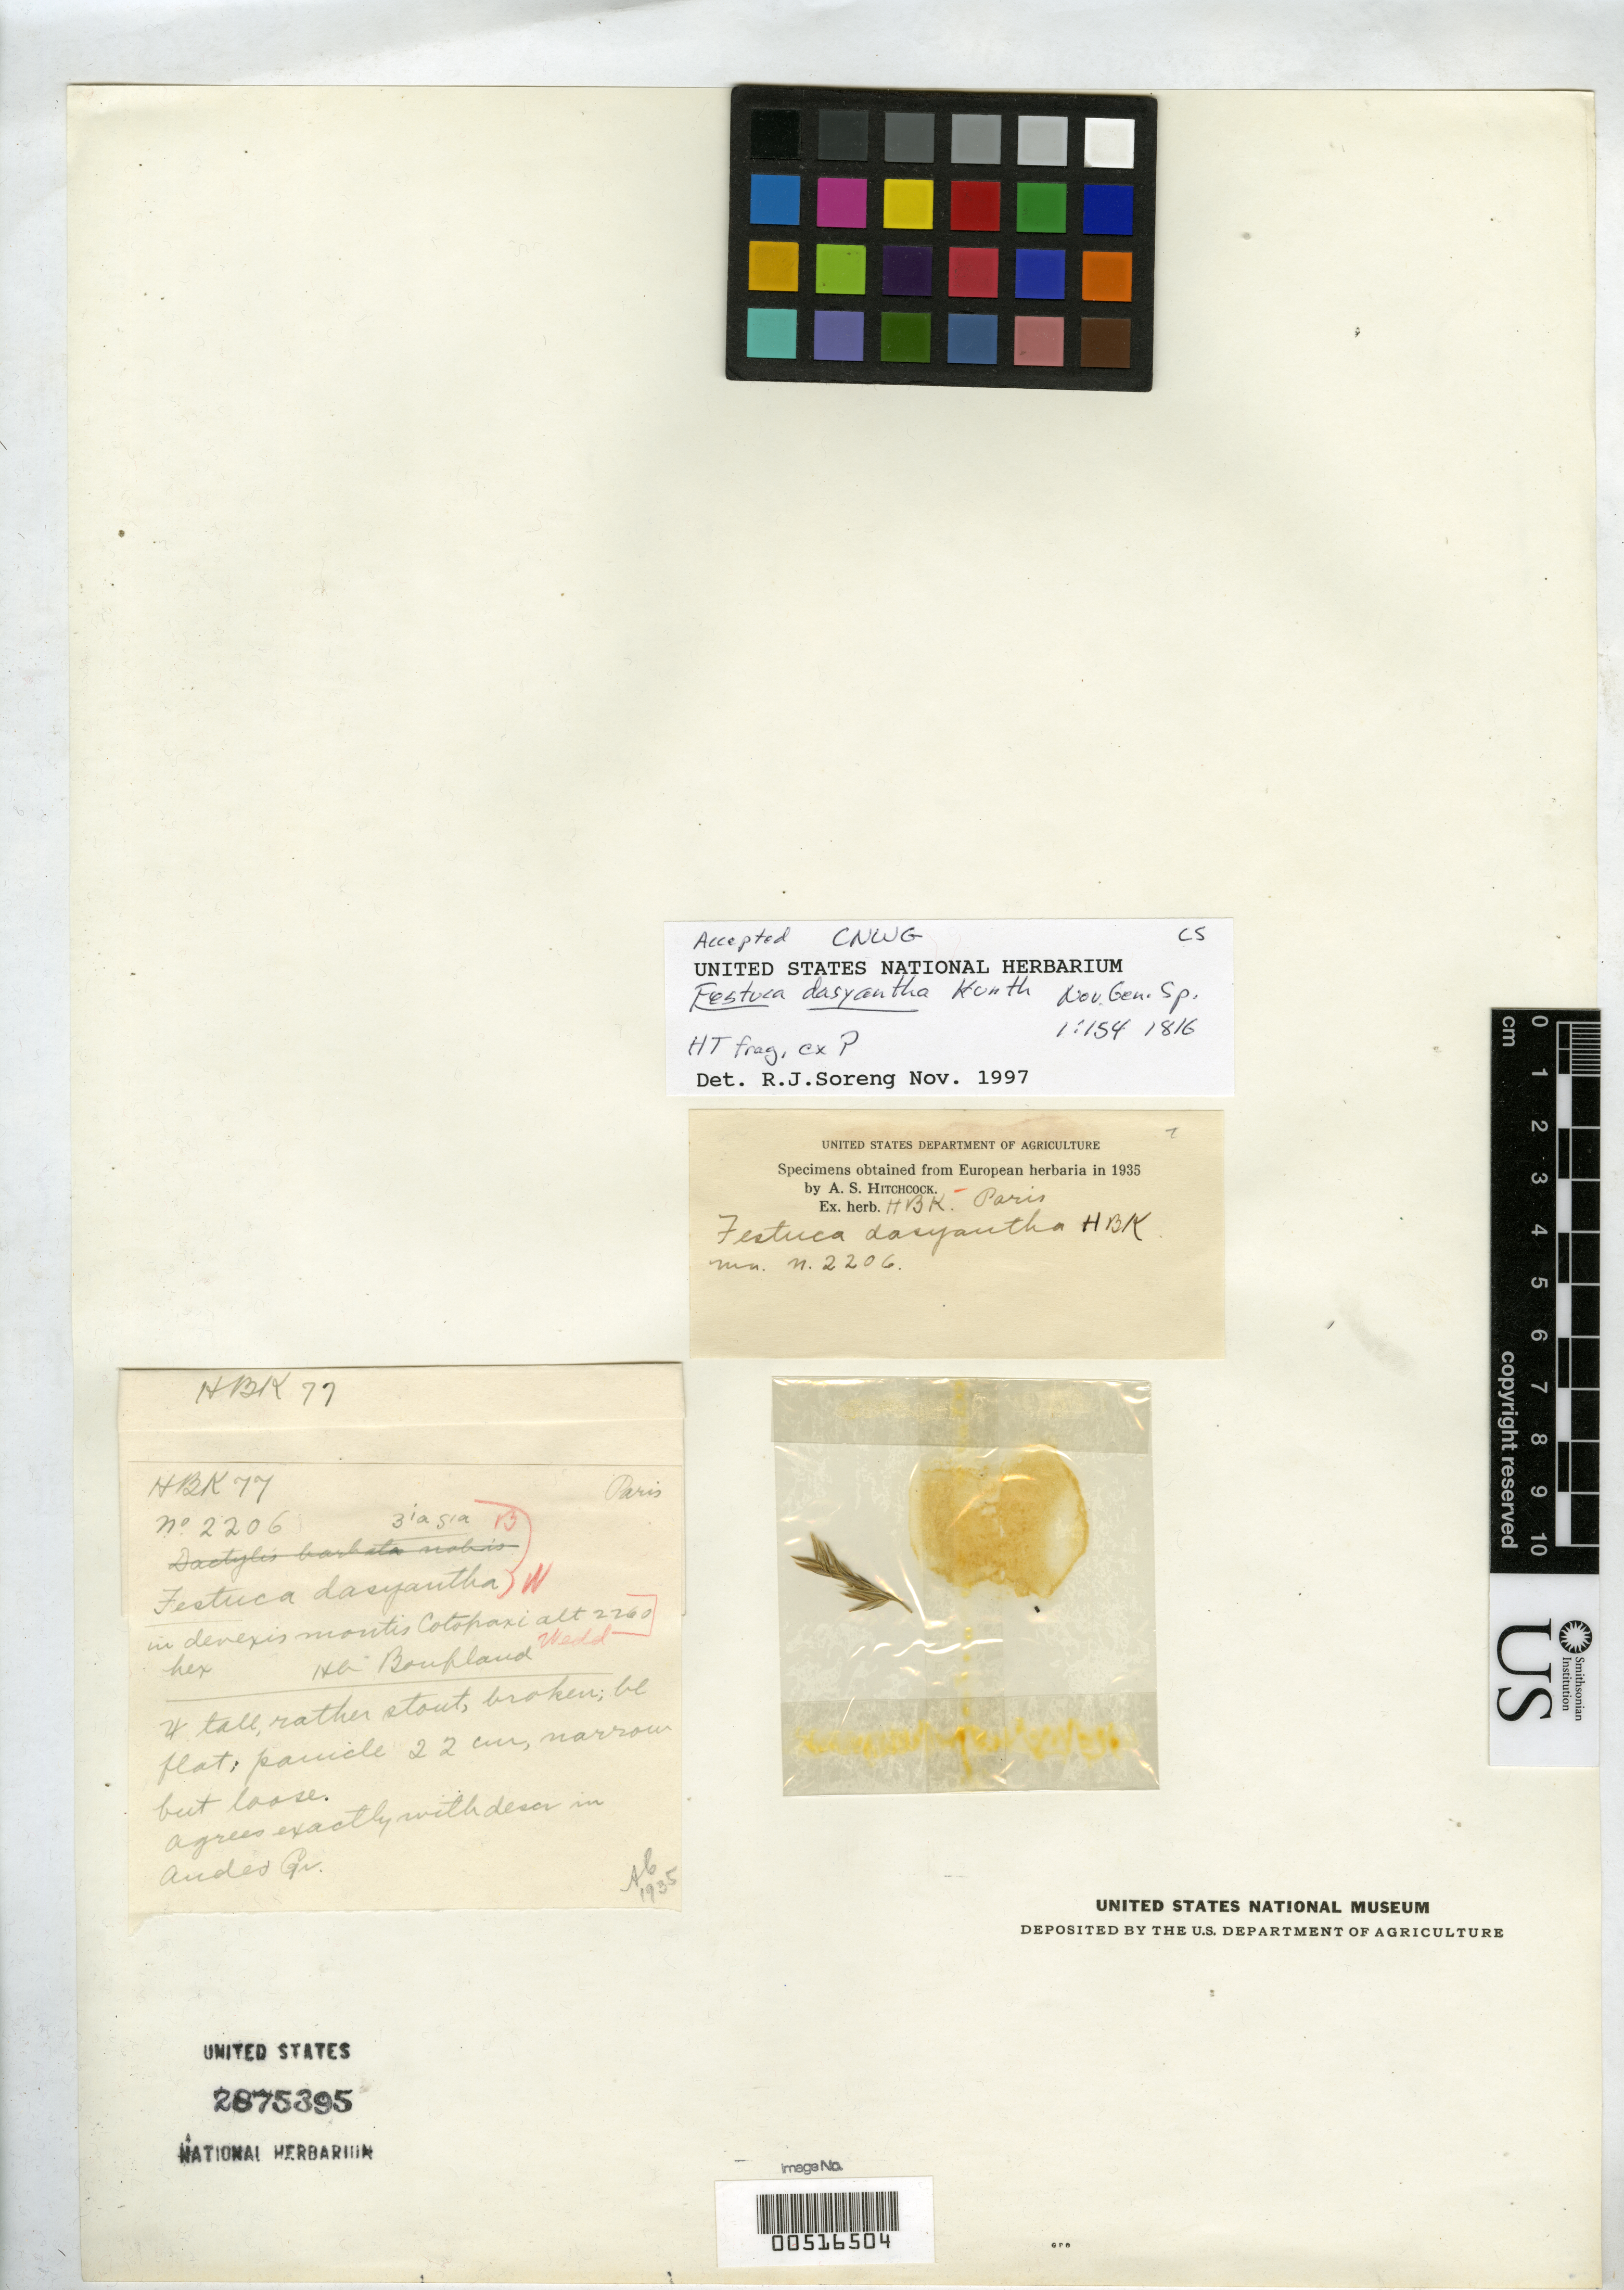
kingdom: Plantae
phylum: Tracheophyta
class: Liliopsida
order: Poales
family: Poaceae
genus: Festuca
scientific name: Festuca dasyantha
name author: Kunth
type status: Type Fragment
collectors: F. W. Humboldt & A. J. A. Bonpland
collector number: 2206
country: Ecuador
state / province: Cotopaxi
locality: In devexis montis Cotopaxi [In steep mountains of Cotopaxi].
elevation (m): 2260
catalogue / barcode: US 2875395